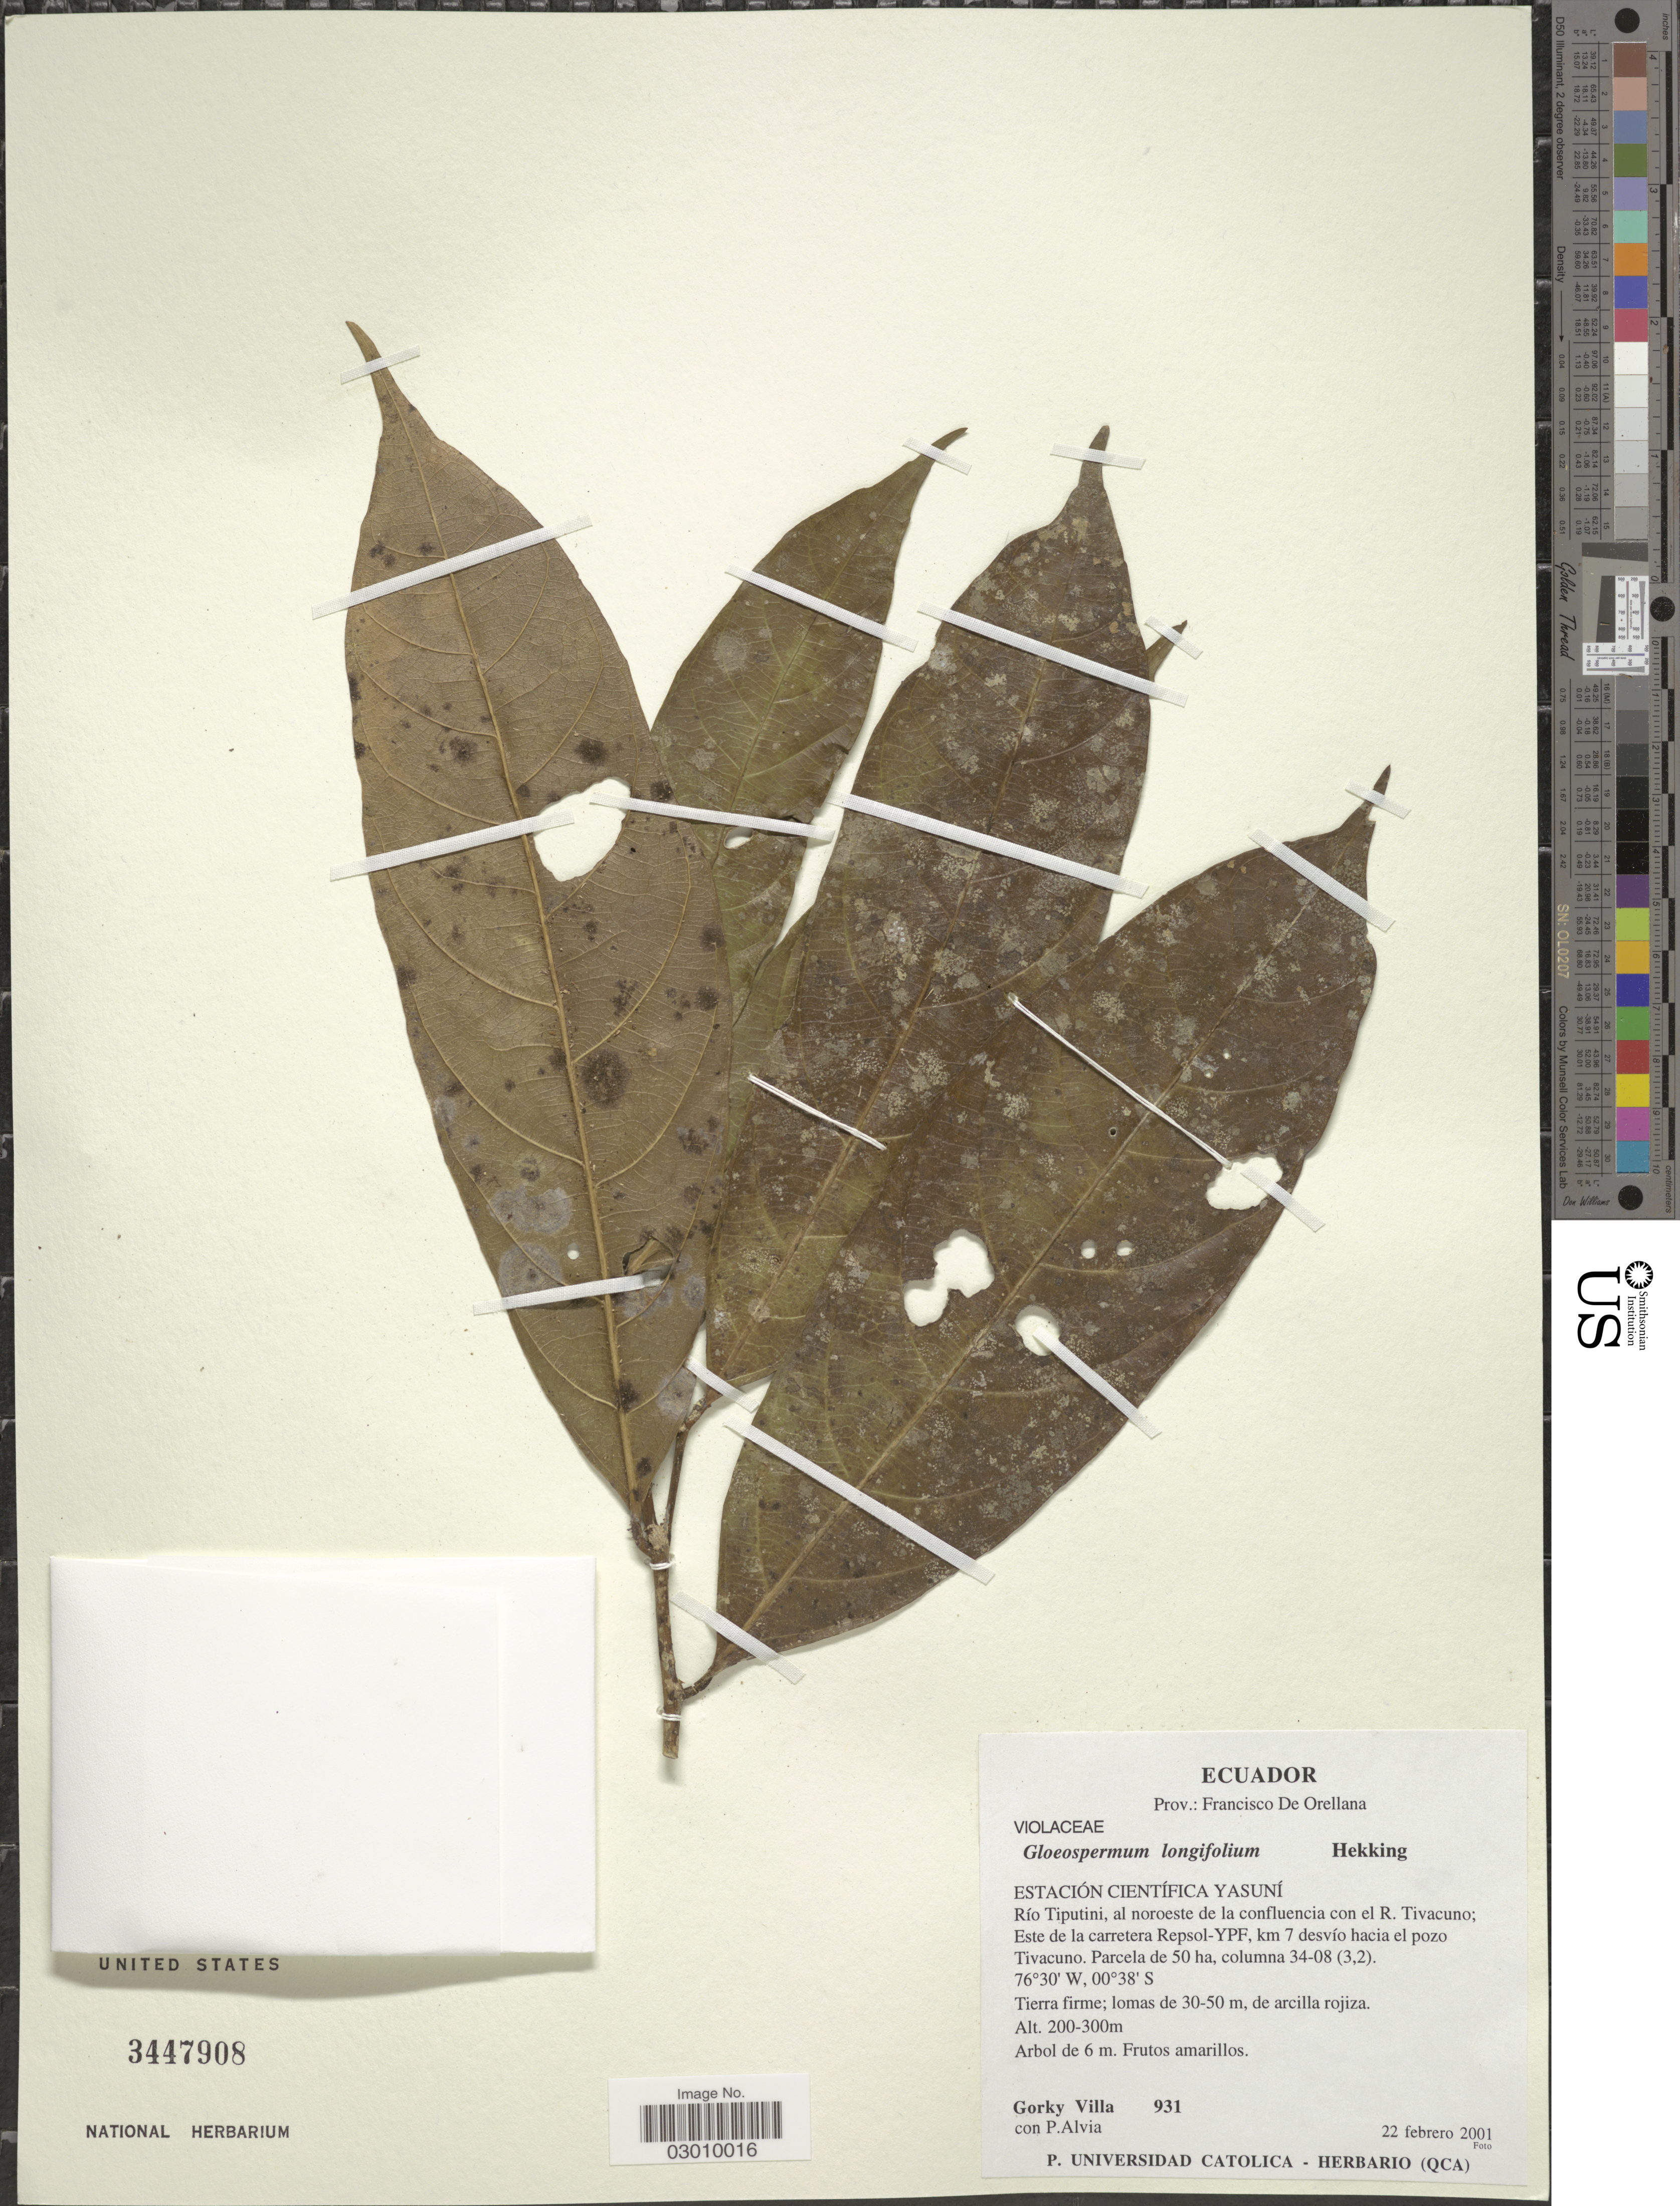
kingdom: Plantae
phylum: Tracheophyta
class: Magnoliopsida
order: Malpighiales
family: Violaceae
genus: Gloeospermum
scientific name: Gloeospermum longifolium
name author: Hekking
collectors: G. Villa & P. Alvia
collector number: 931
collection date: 2001-02-22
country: Ecuador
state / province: Orellana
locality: Prov.: Francisco De Orellana, Estación Científica Yasuní, Río Tiputini, al noroeste de la confluencia con el R. Tivacuno; Este de la carretera Repsol-YPF, km 7 desvío hacia el pozo Tivacuno, Parcela de 50 ha, columna 34-08 (3,2).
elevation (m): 200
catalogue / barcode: US 3447908